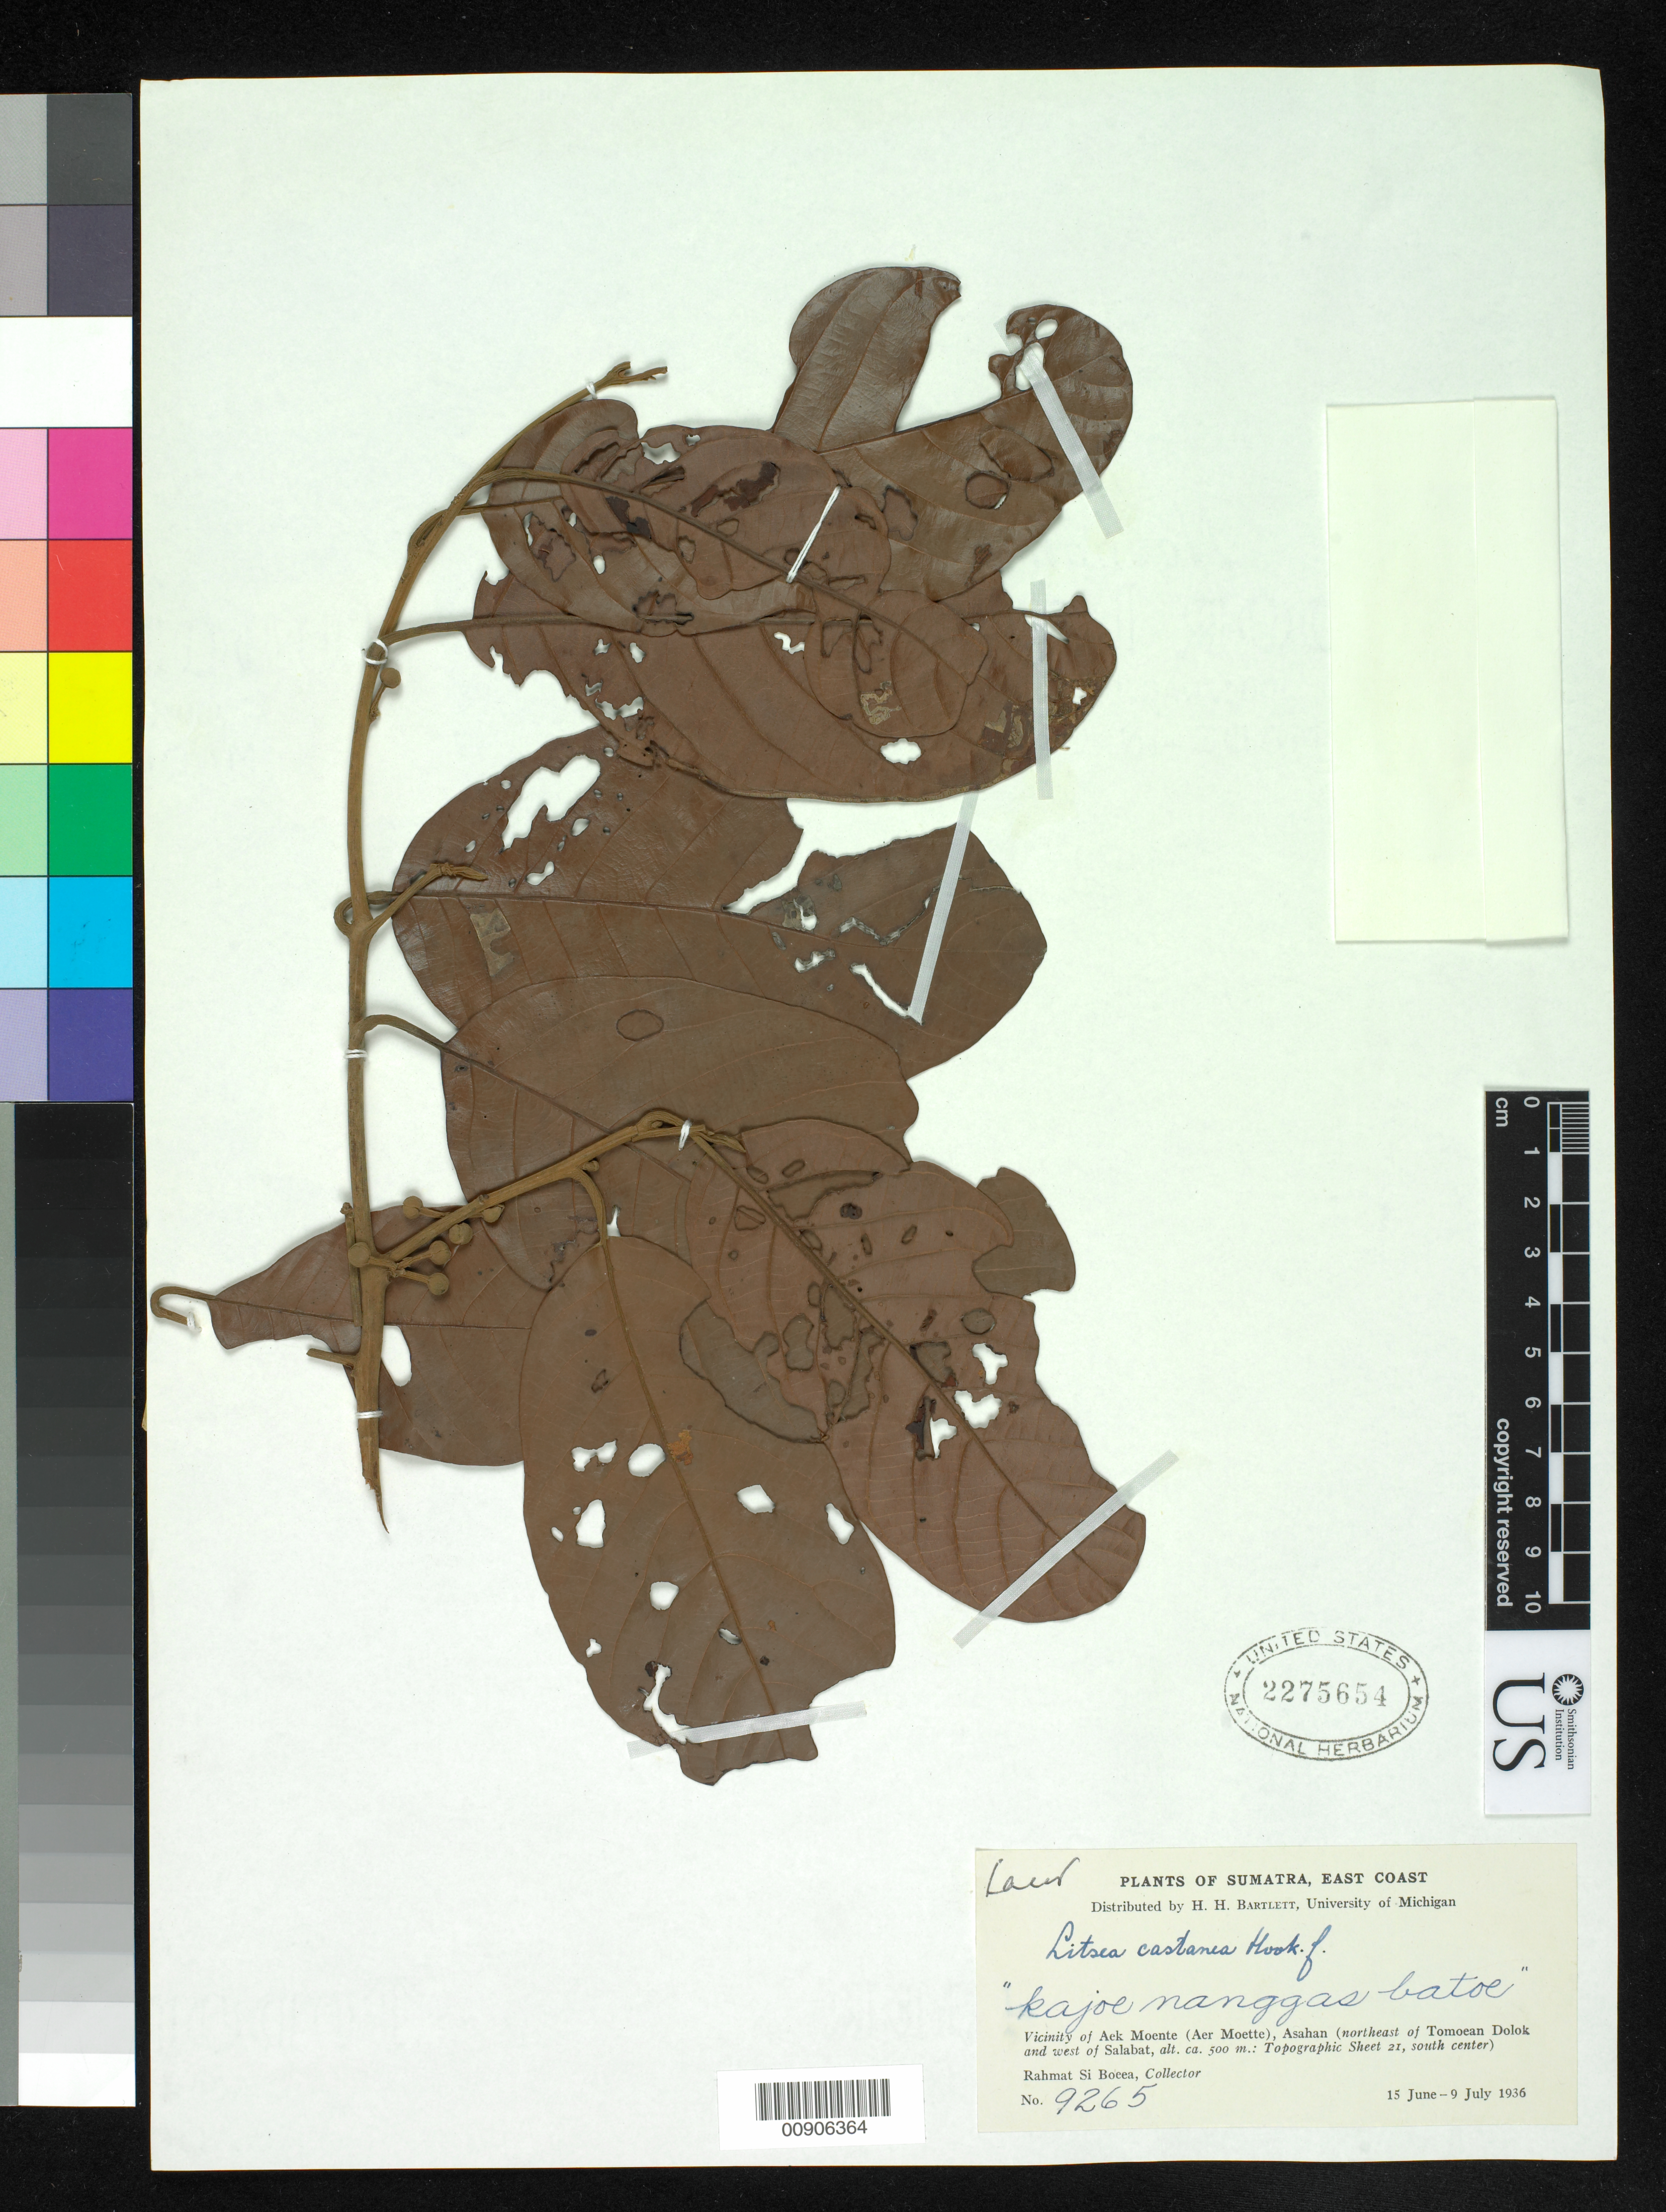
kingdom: Plantae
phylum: Tracheophyta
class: Magnoliopsida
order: Laurales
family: Lauraceae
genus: Litsea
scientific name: Litsea castanea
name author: Hook. f.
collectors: Rahmat Si Boeea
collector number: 9265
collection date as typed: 15 Jun 1936 to 09 Jul 1936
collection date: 1936-06-15/1936-07-09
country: Indonesia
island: Sumatra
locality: Vicinity of AekMoente, Asahan (NE of Tomoean Dolok and W of Salabat; Topographic Sheet 21, South center)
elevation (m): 500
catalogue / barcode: US 2275654